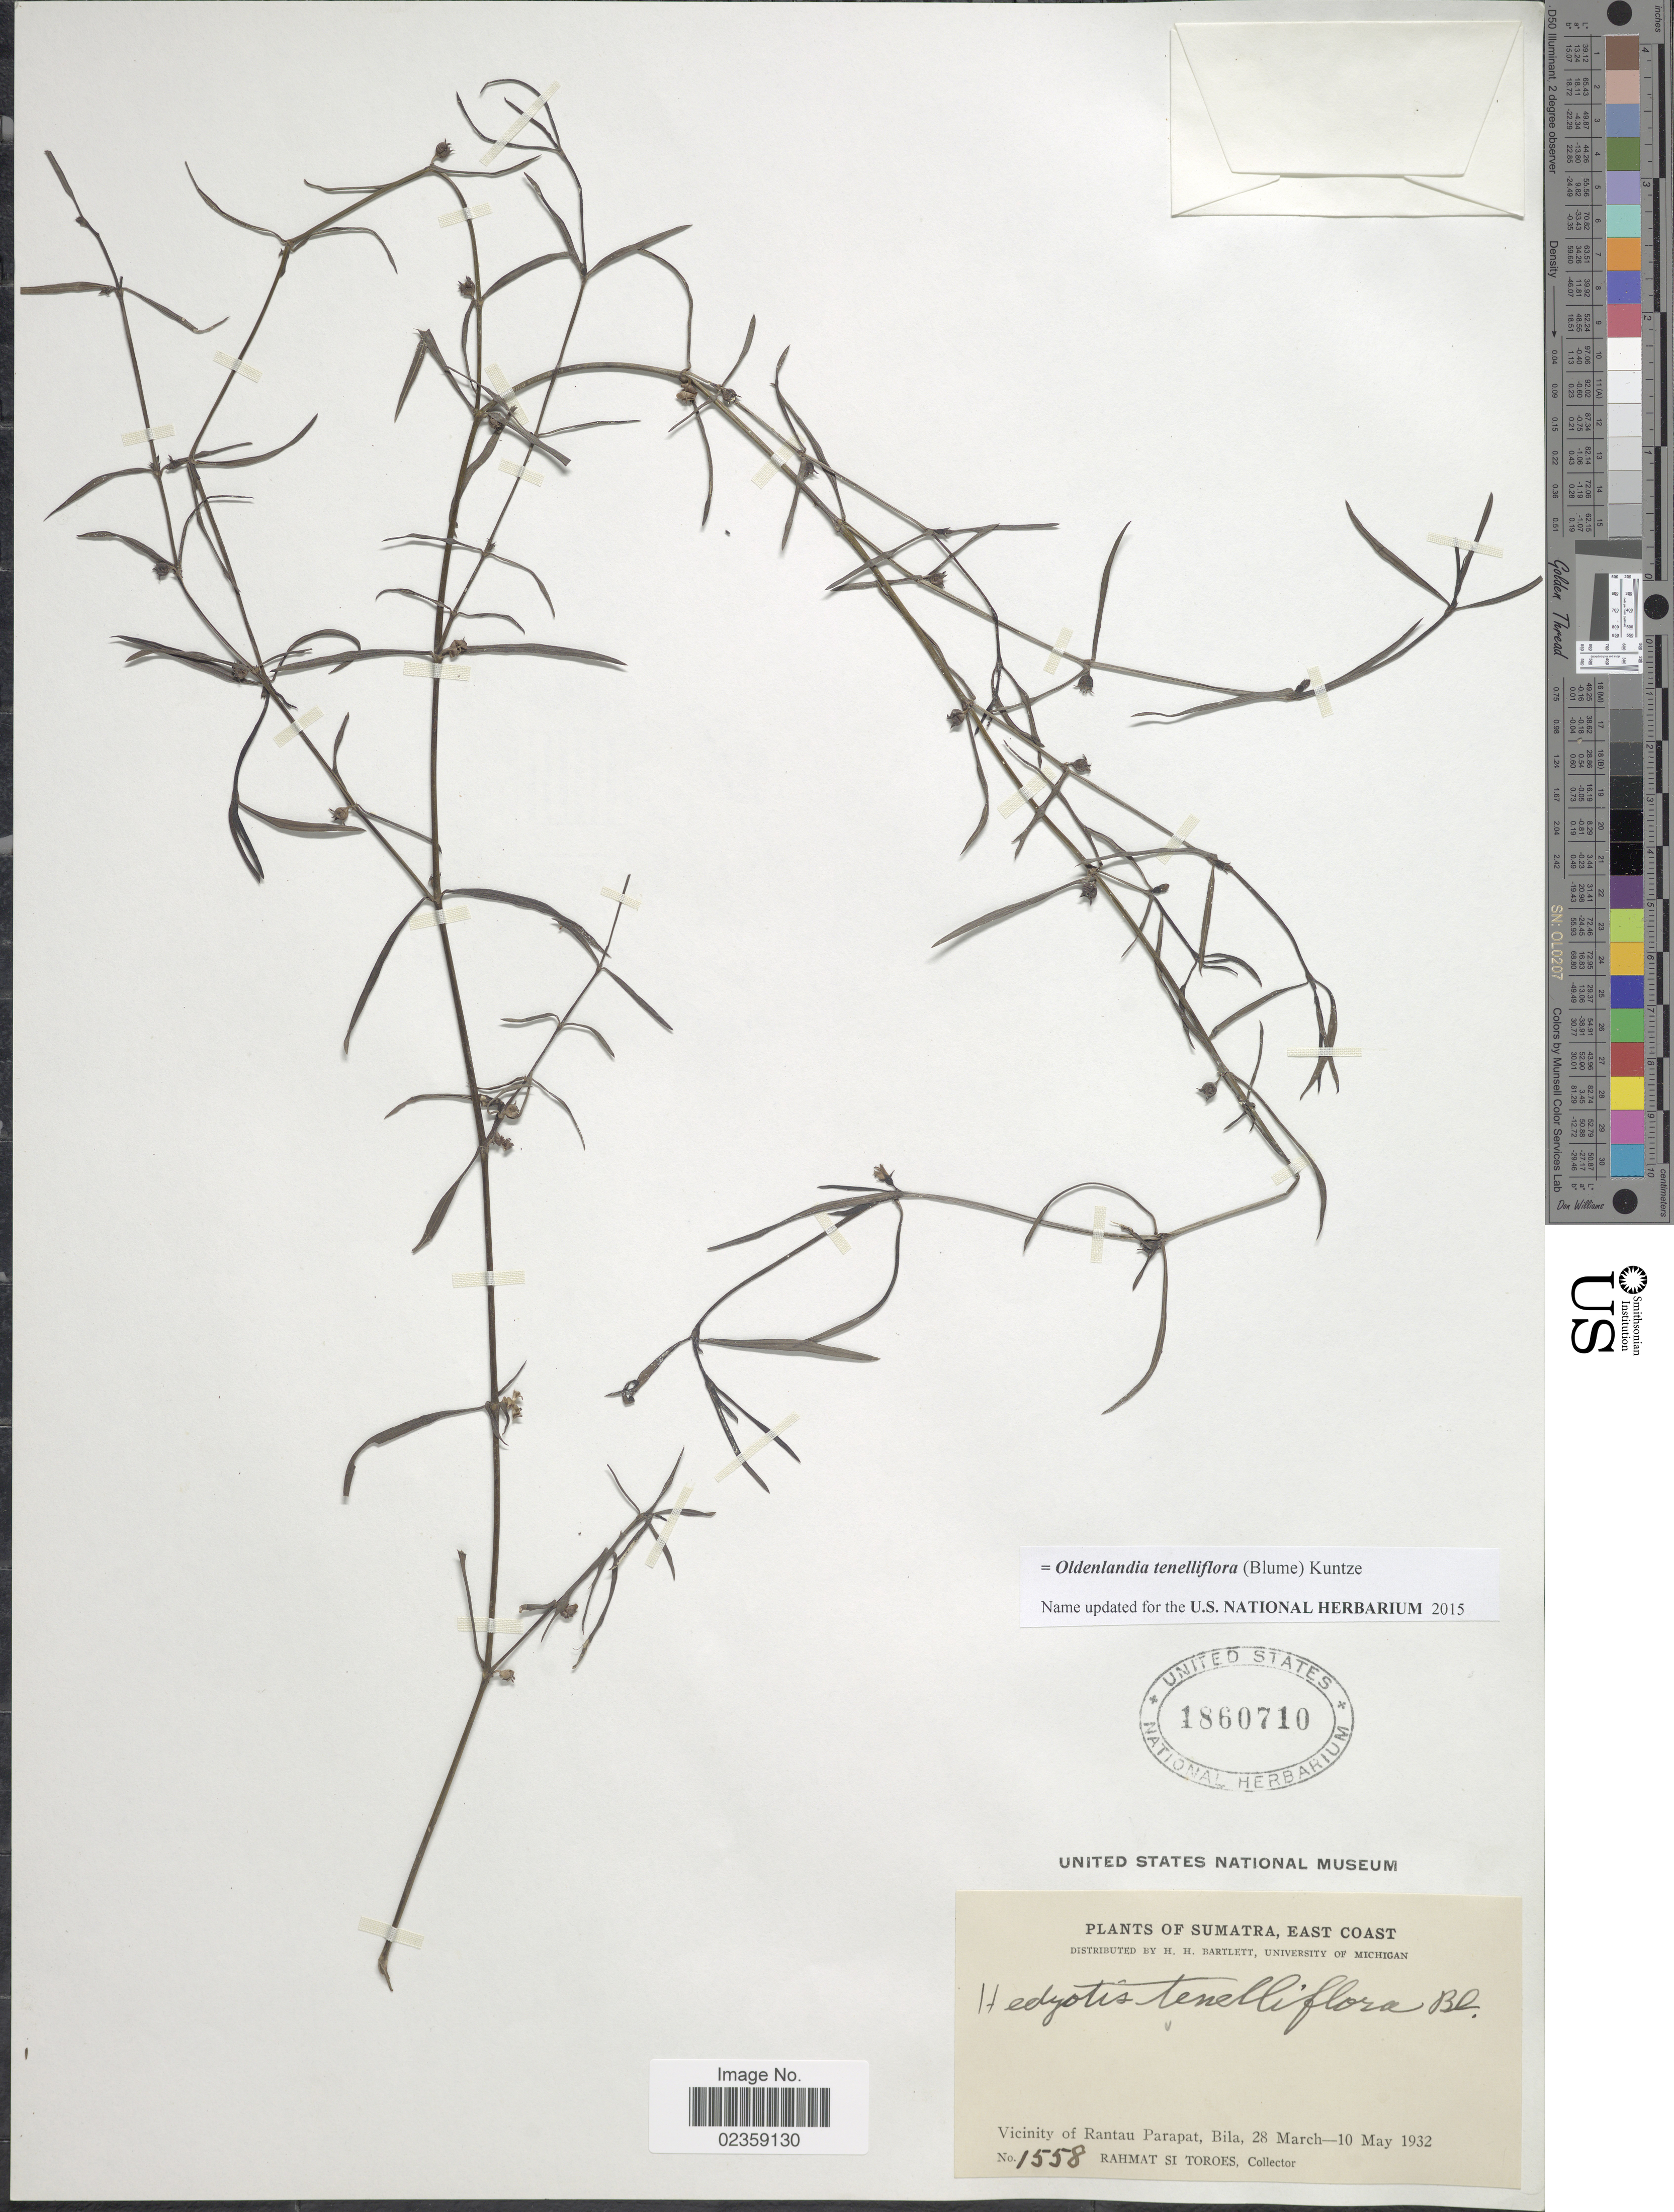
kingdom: Plantae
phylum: Tracheophyta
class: Magnoliopsida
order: Gentianales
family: Rubiaceae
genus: Oldenlandia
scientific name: Oldenlandia tenelliflora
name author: (Blume) Kuntze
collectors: Rahmat Si Boeea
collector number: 1558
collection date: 1932-03-28/1932-05-10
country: Indonesia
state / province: Sumatra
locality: Sumatra, East Coast. Vicinity of Rantau Parapat, Bila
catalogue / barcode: US 1860710